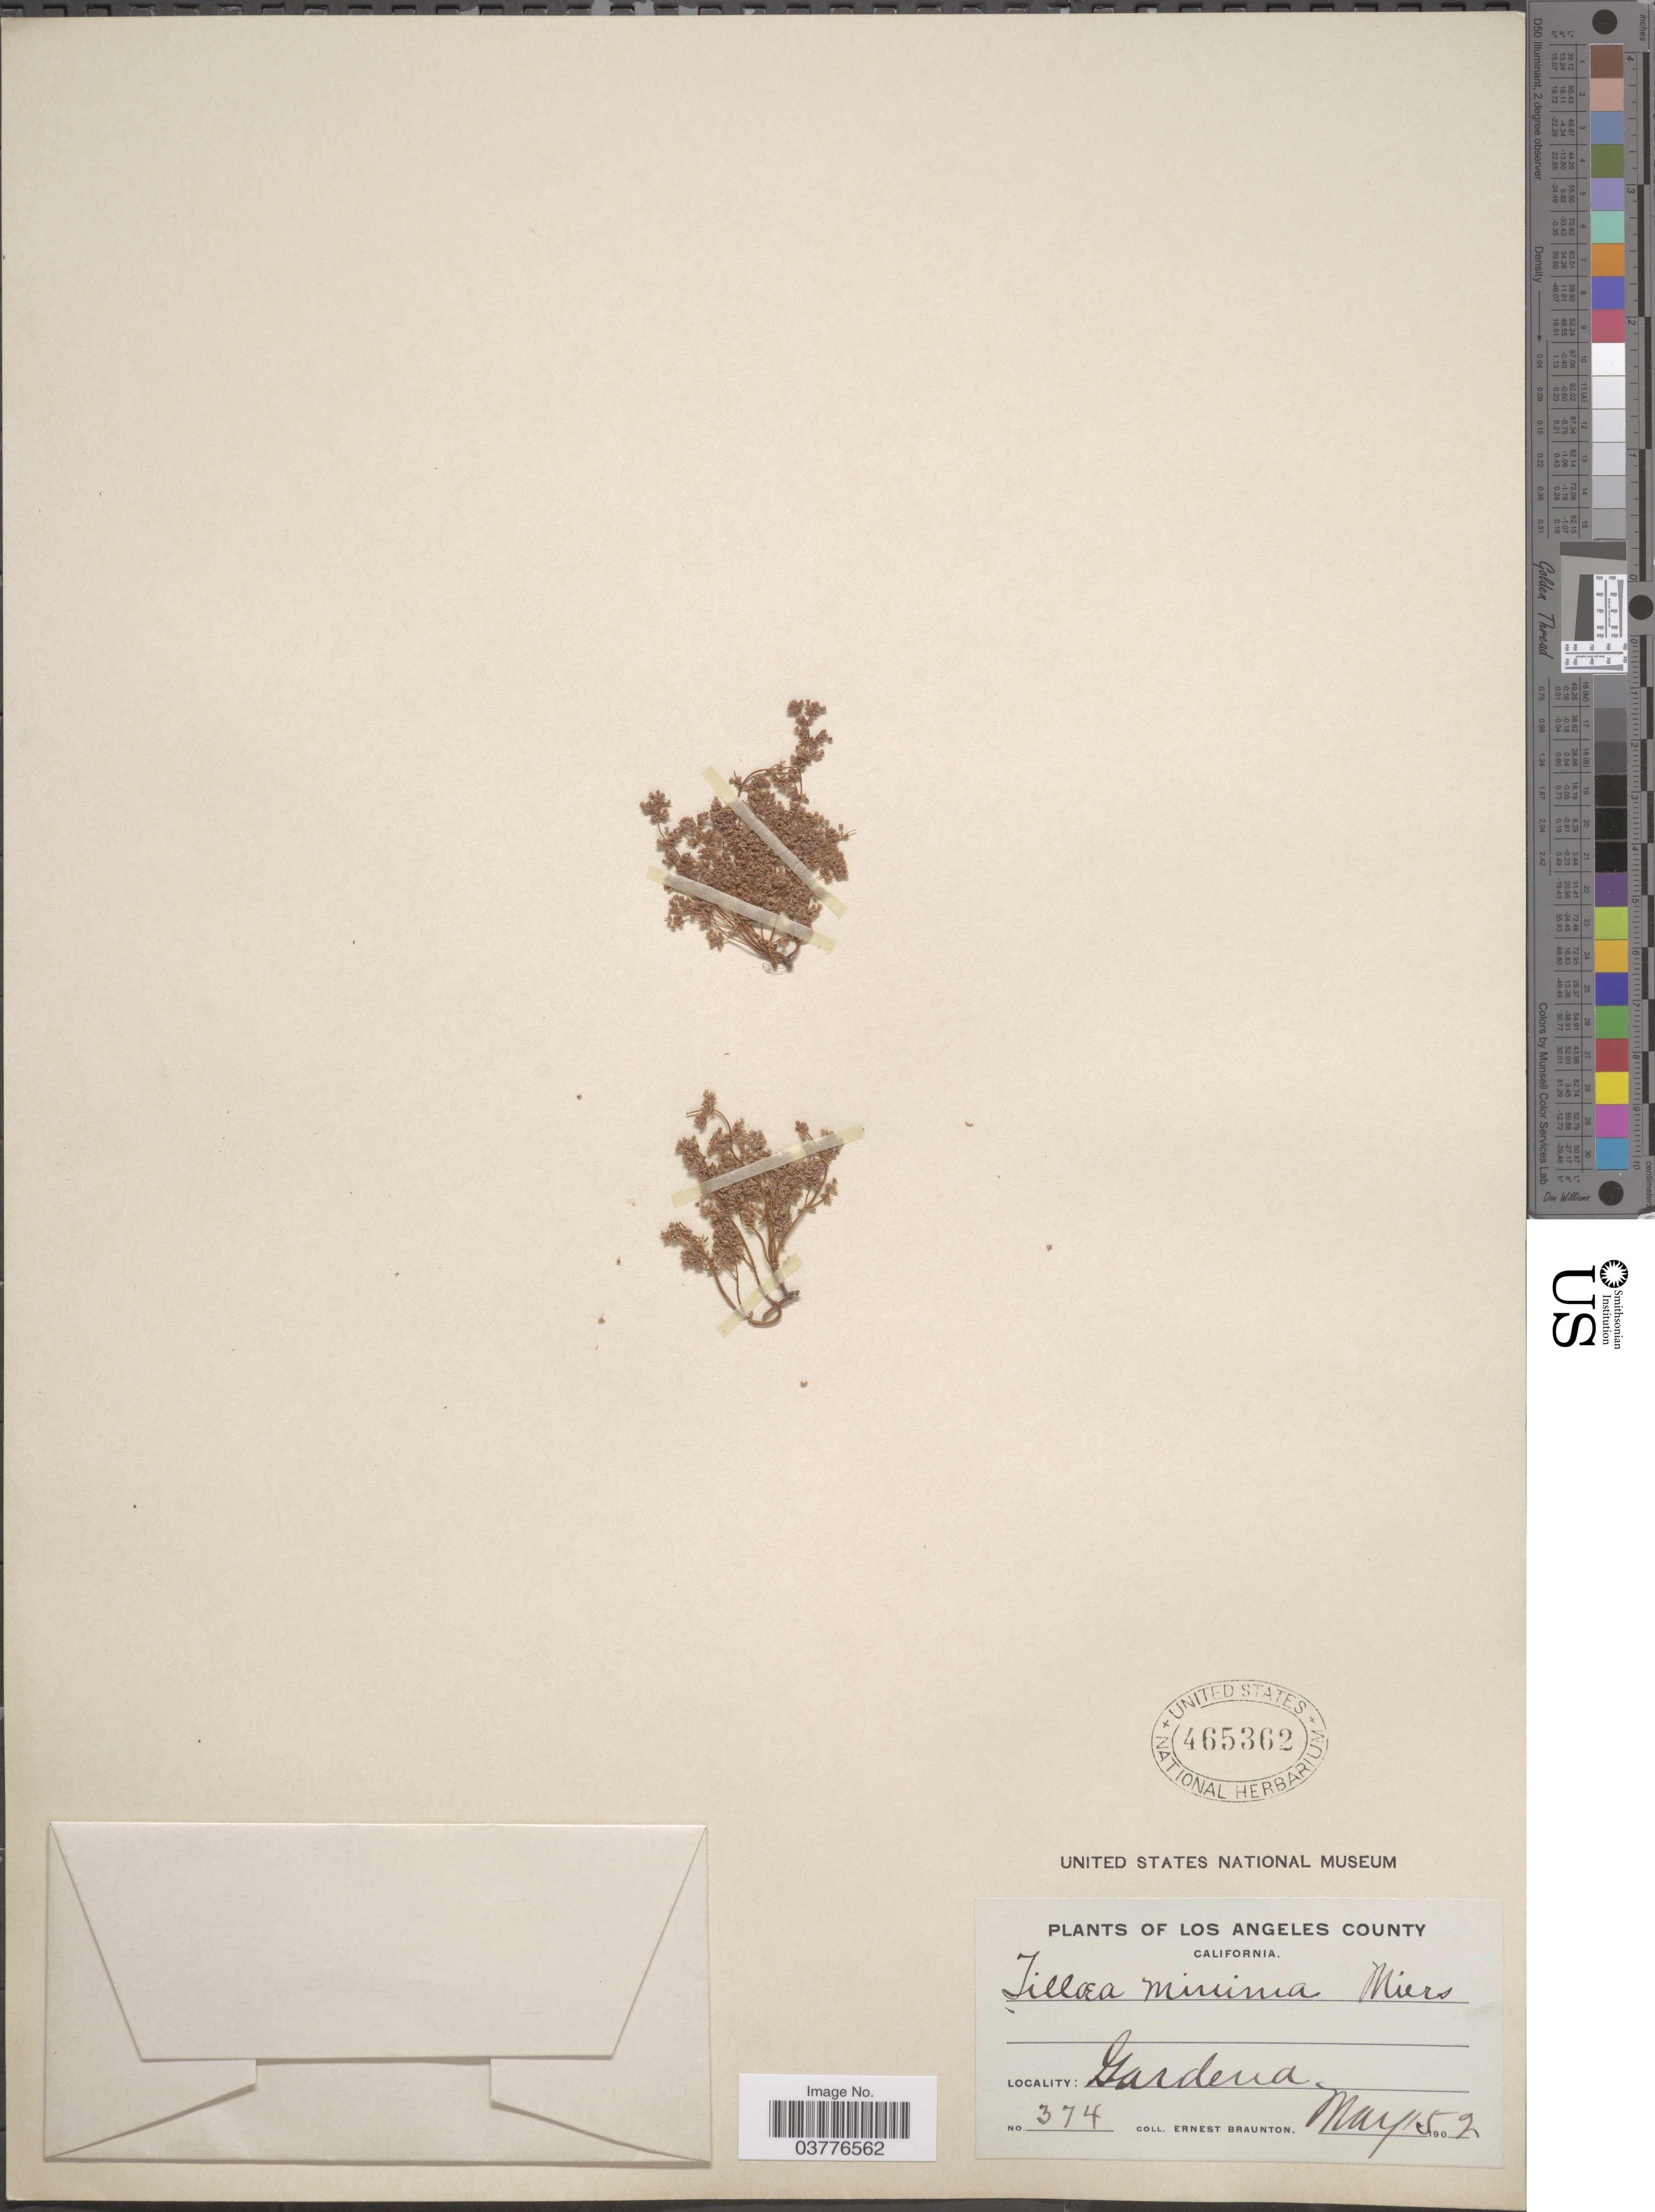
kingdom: Plantae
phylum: Tracheophyta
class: Magnoliopsida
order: Saxifragales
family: Crassulaceae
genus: Crassula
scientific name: Crassula connata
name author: (Ruiz & Pav.) A. Berger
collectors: E. Braunton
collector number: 374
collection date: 1902-05-15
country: United States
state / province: California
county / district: Los Angeles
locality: Los Angeles County. Gardena.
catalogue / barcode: US 465362